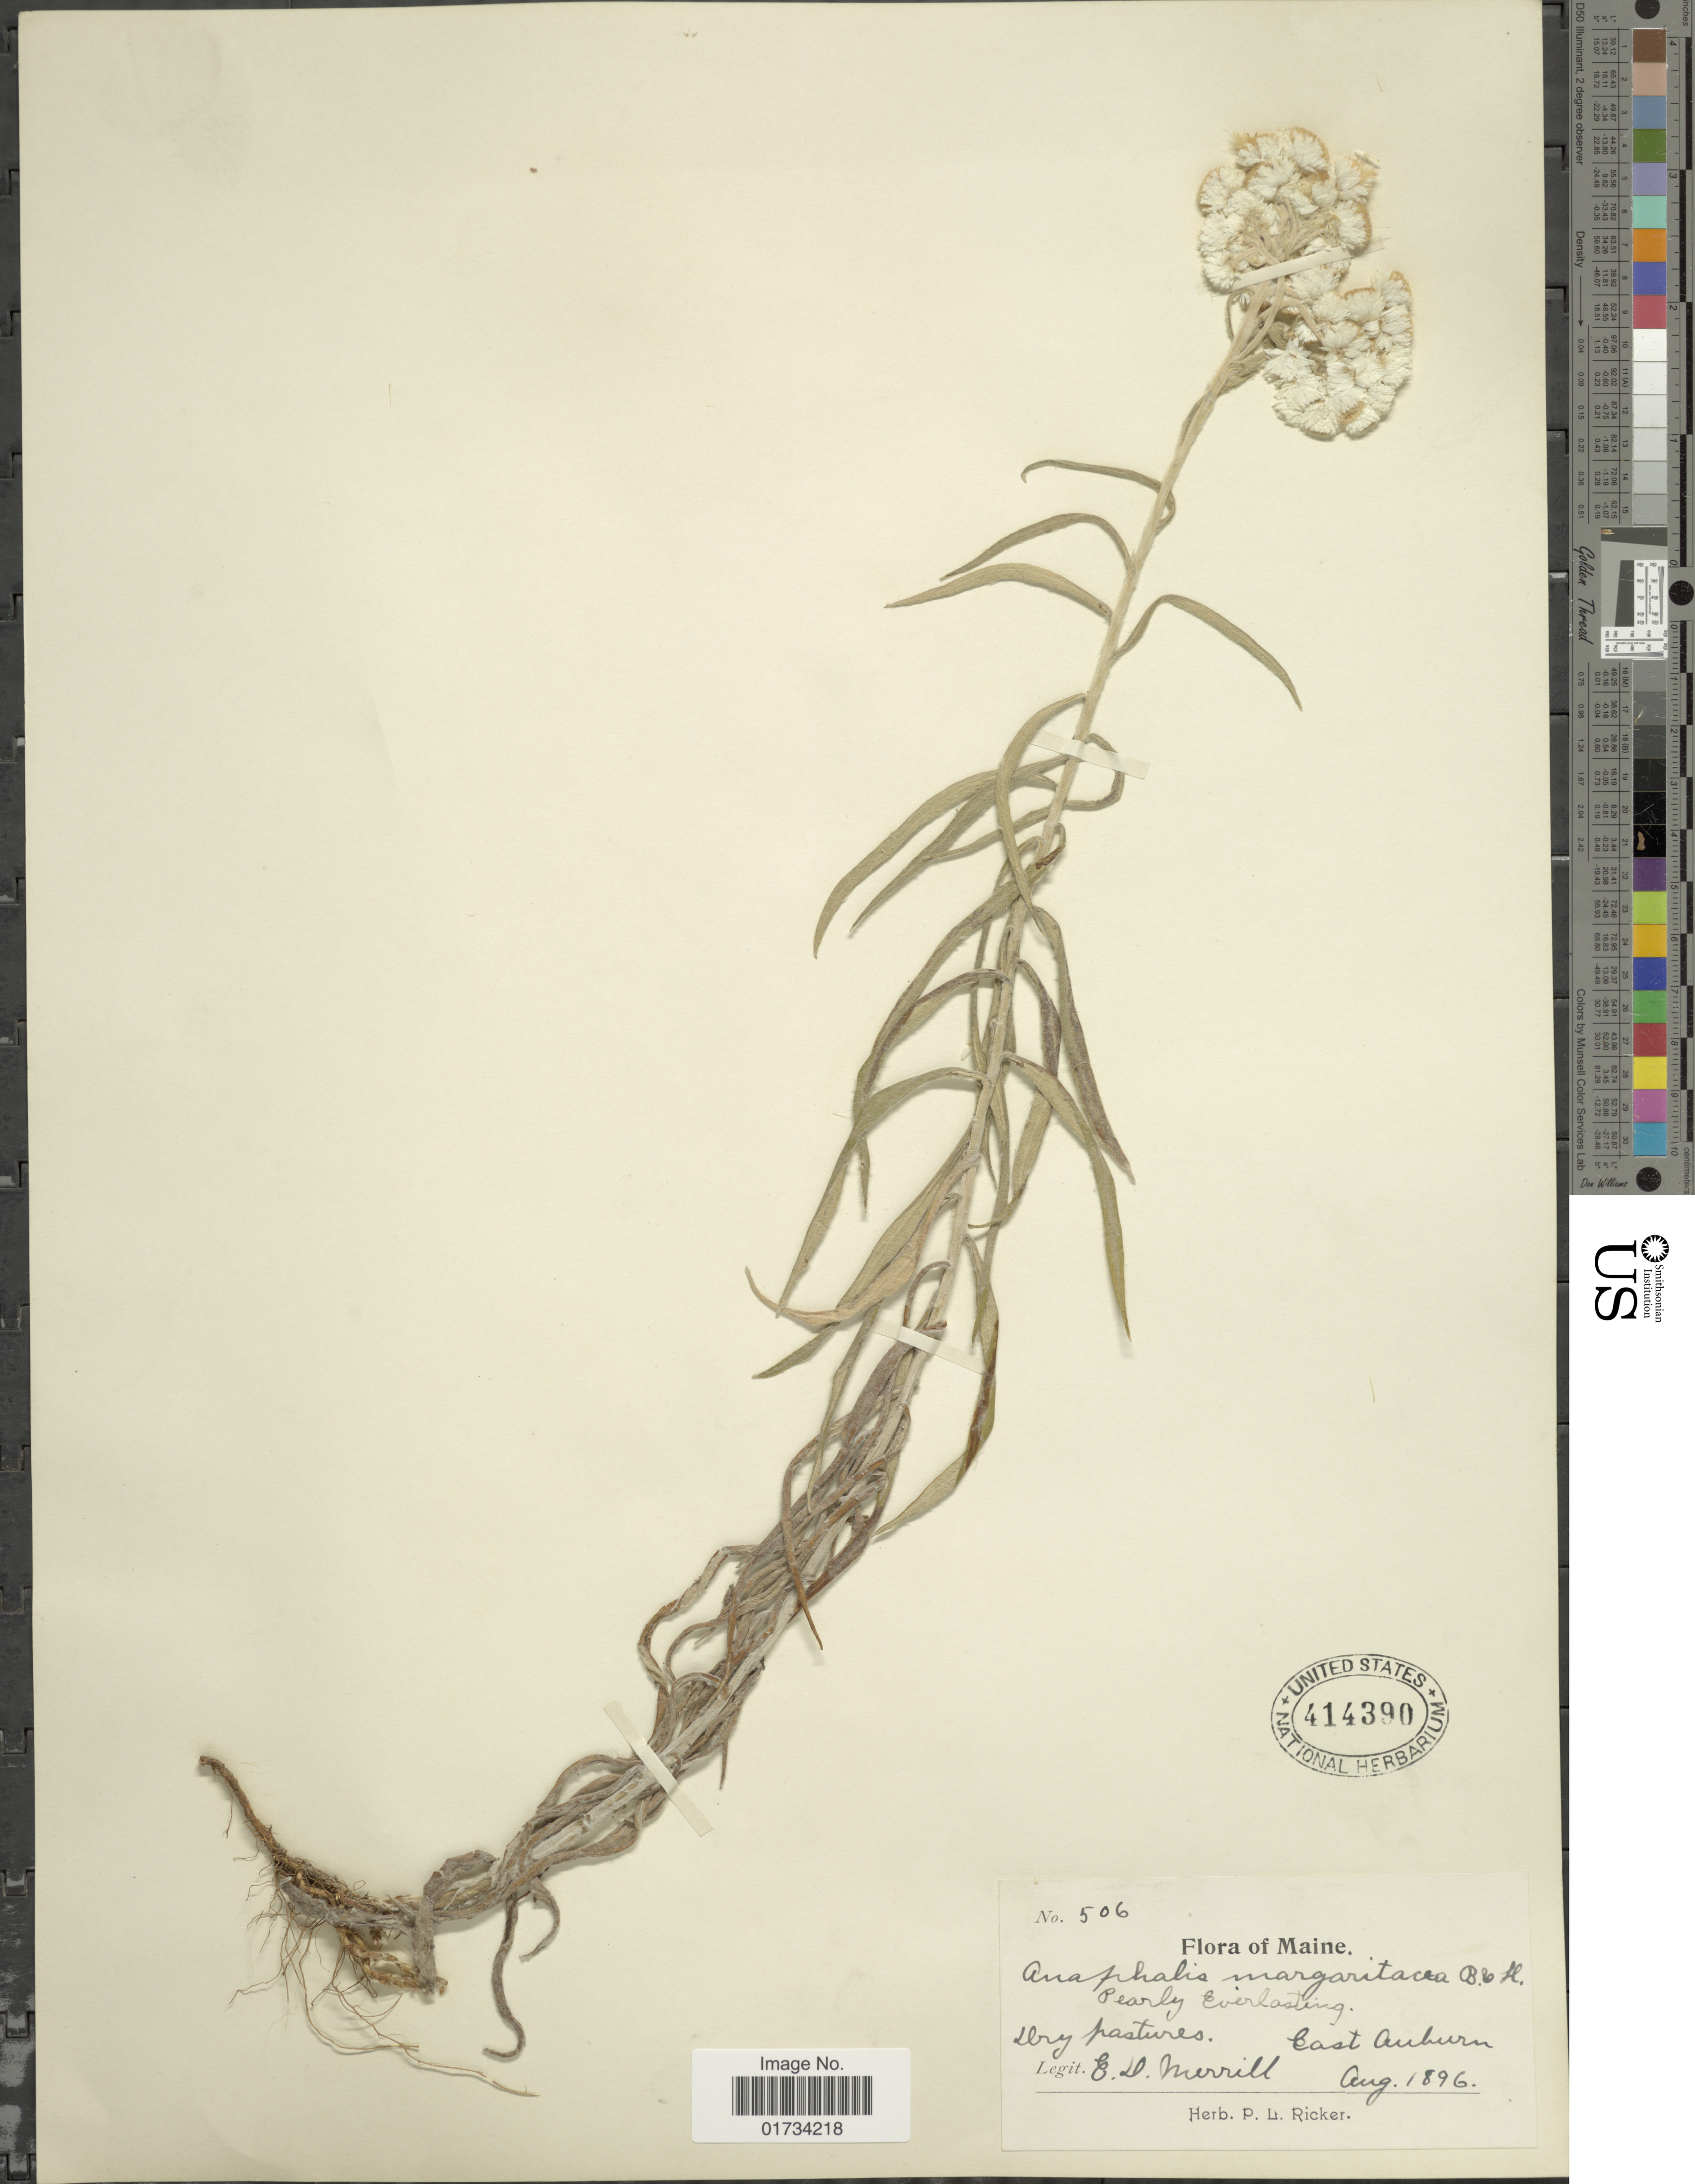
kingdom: Plantae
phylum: Tracheophyta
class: Magnoliopsida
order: Asterales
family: Asteraceae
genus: Anaphalis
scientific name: Anaphalis margaritacea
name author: (L.) Benth. & Hook. f.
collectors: E. D. Merrill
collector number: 506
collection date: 1896-08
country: United States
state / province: Maine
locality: Dry pastures, East Auburn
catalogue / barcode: US 414390